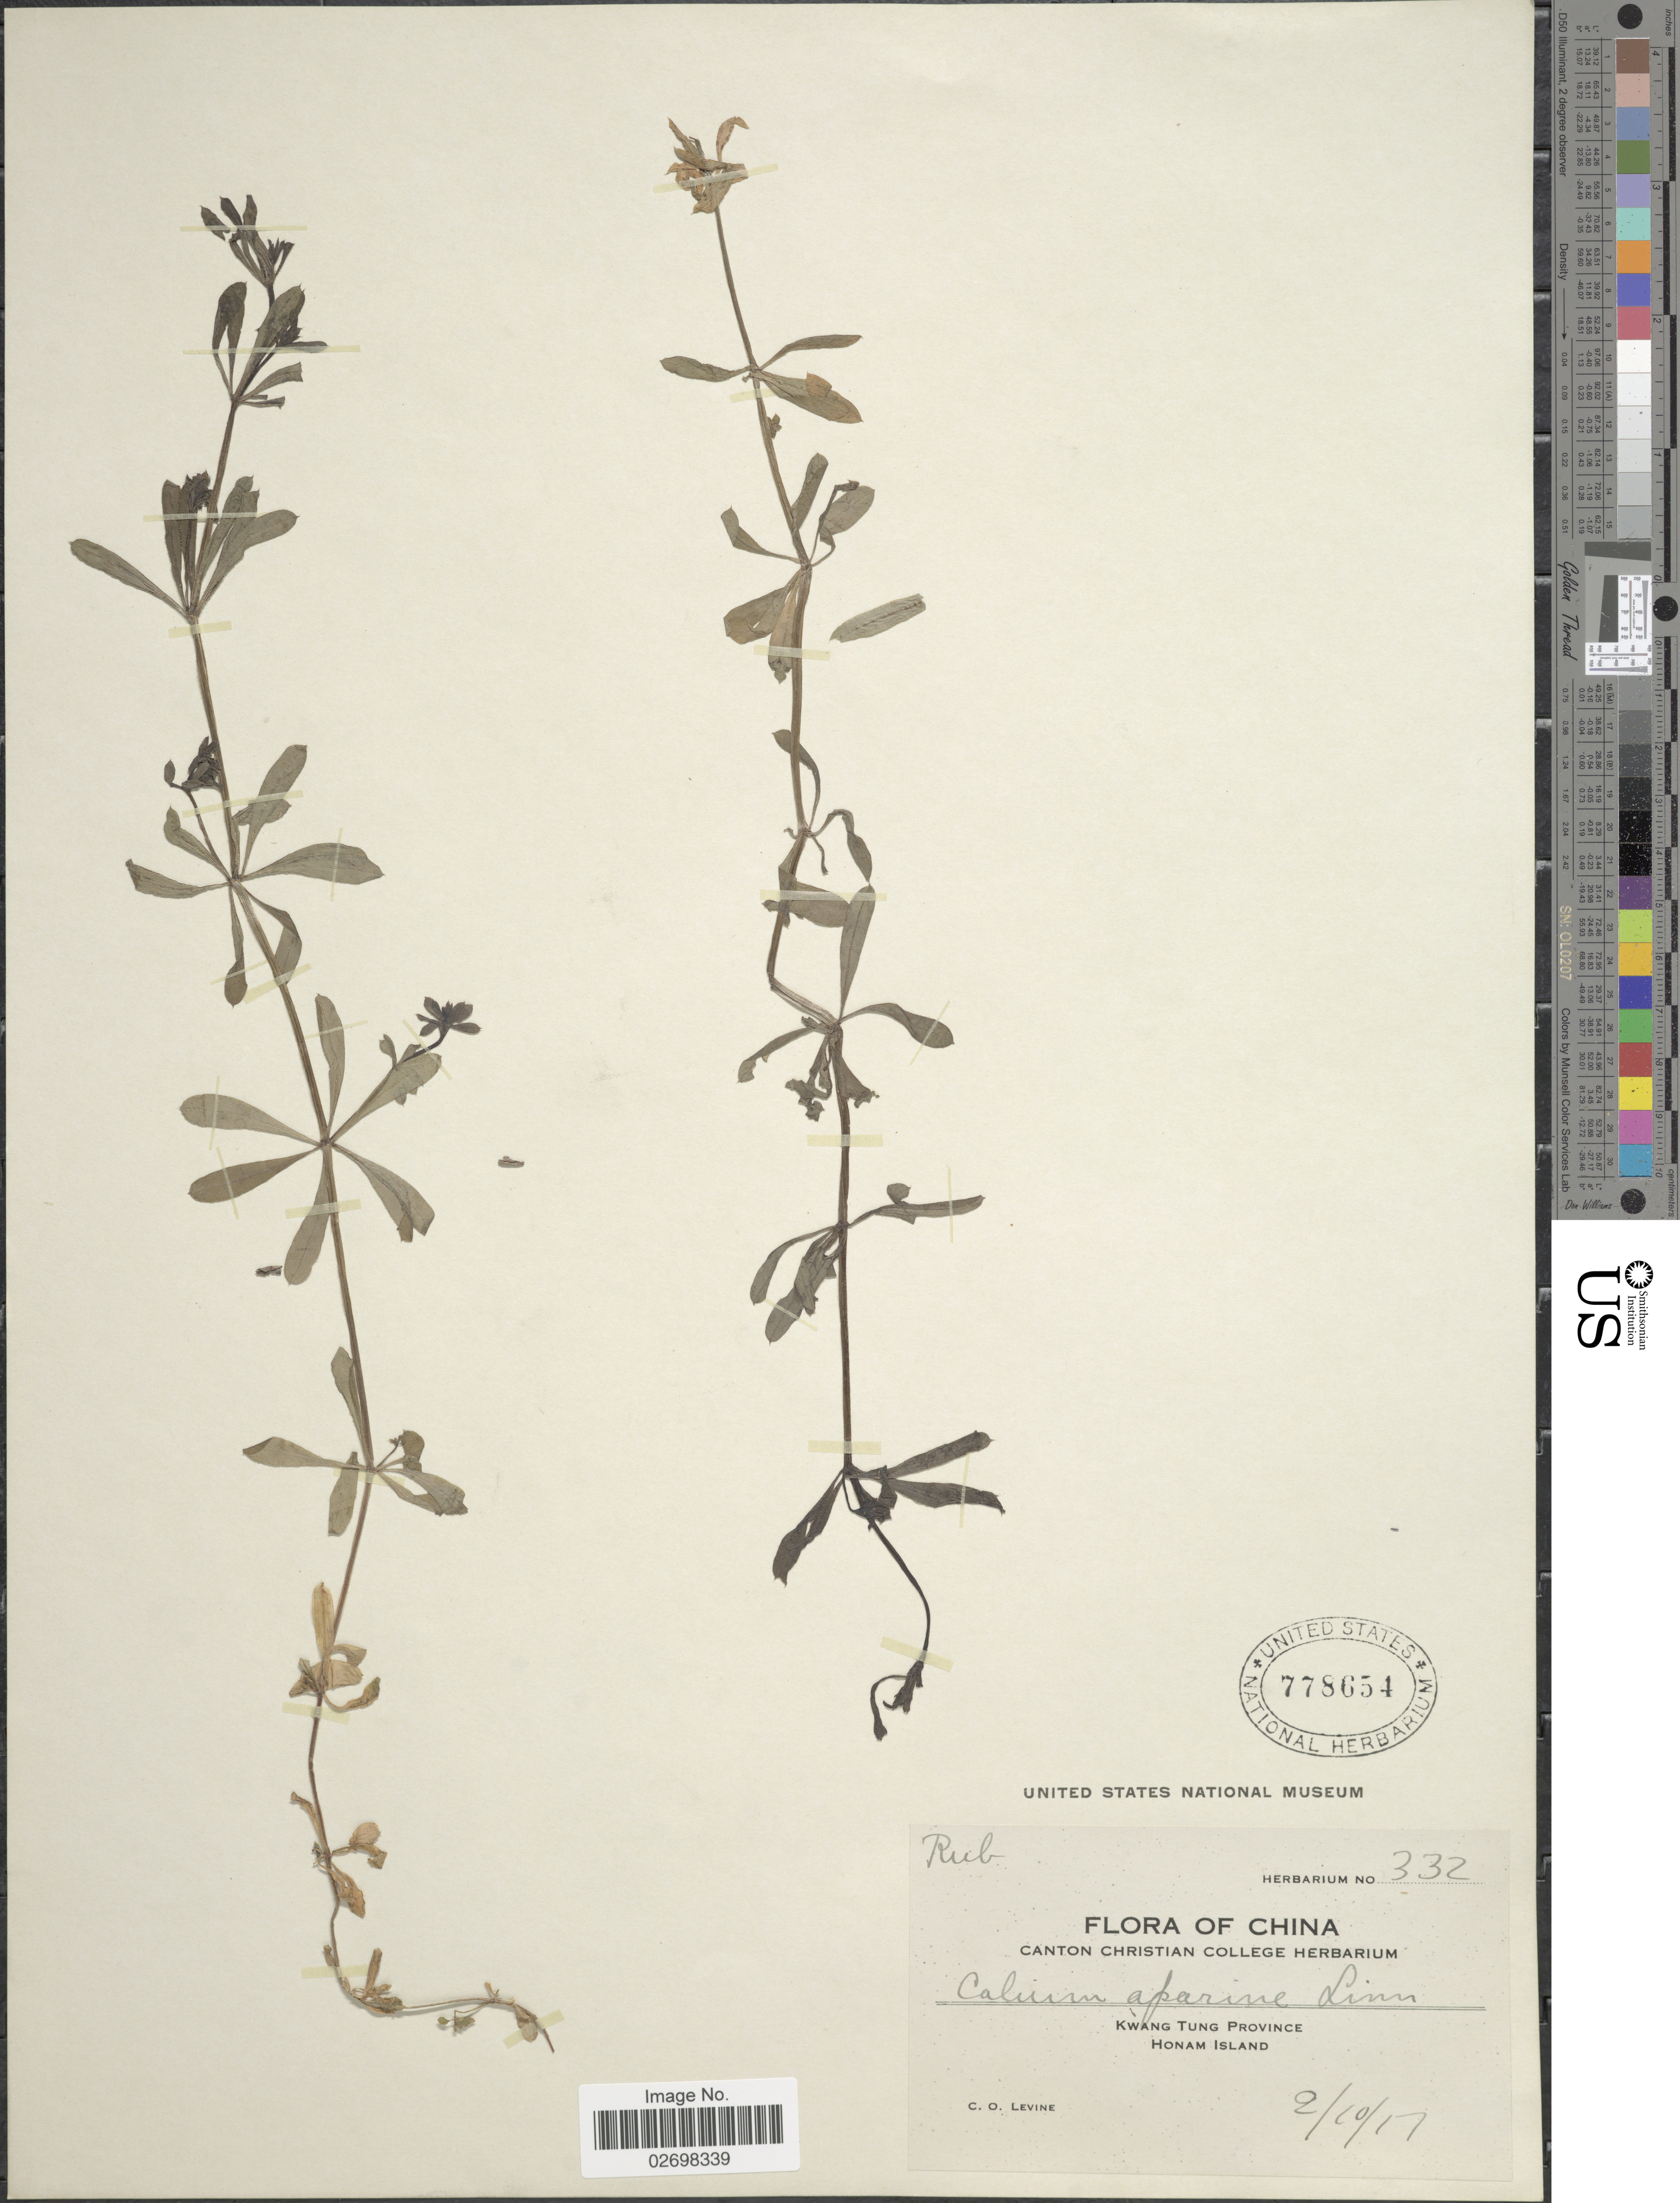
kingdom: Plantae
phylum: Tracheophyta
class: Magnoliopsida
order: Gentianales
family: Rubiaceae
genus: Galium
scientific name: Galium aparine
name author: L.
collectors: C. O. Levine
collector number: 332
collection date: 1917-10-02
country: China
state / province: Guangdong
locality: Kwang Tung Province, Honam Island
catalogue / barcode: US 778654